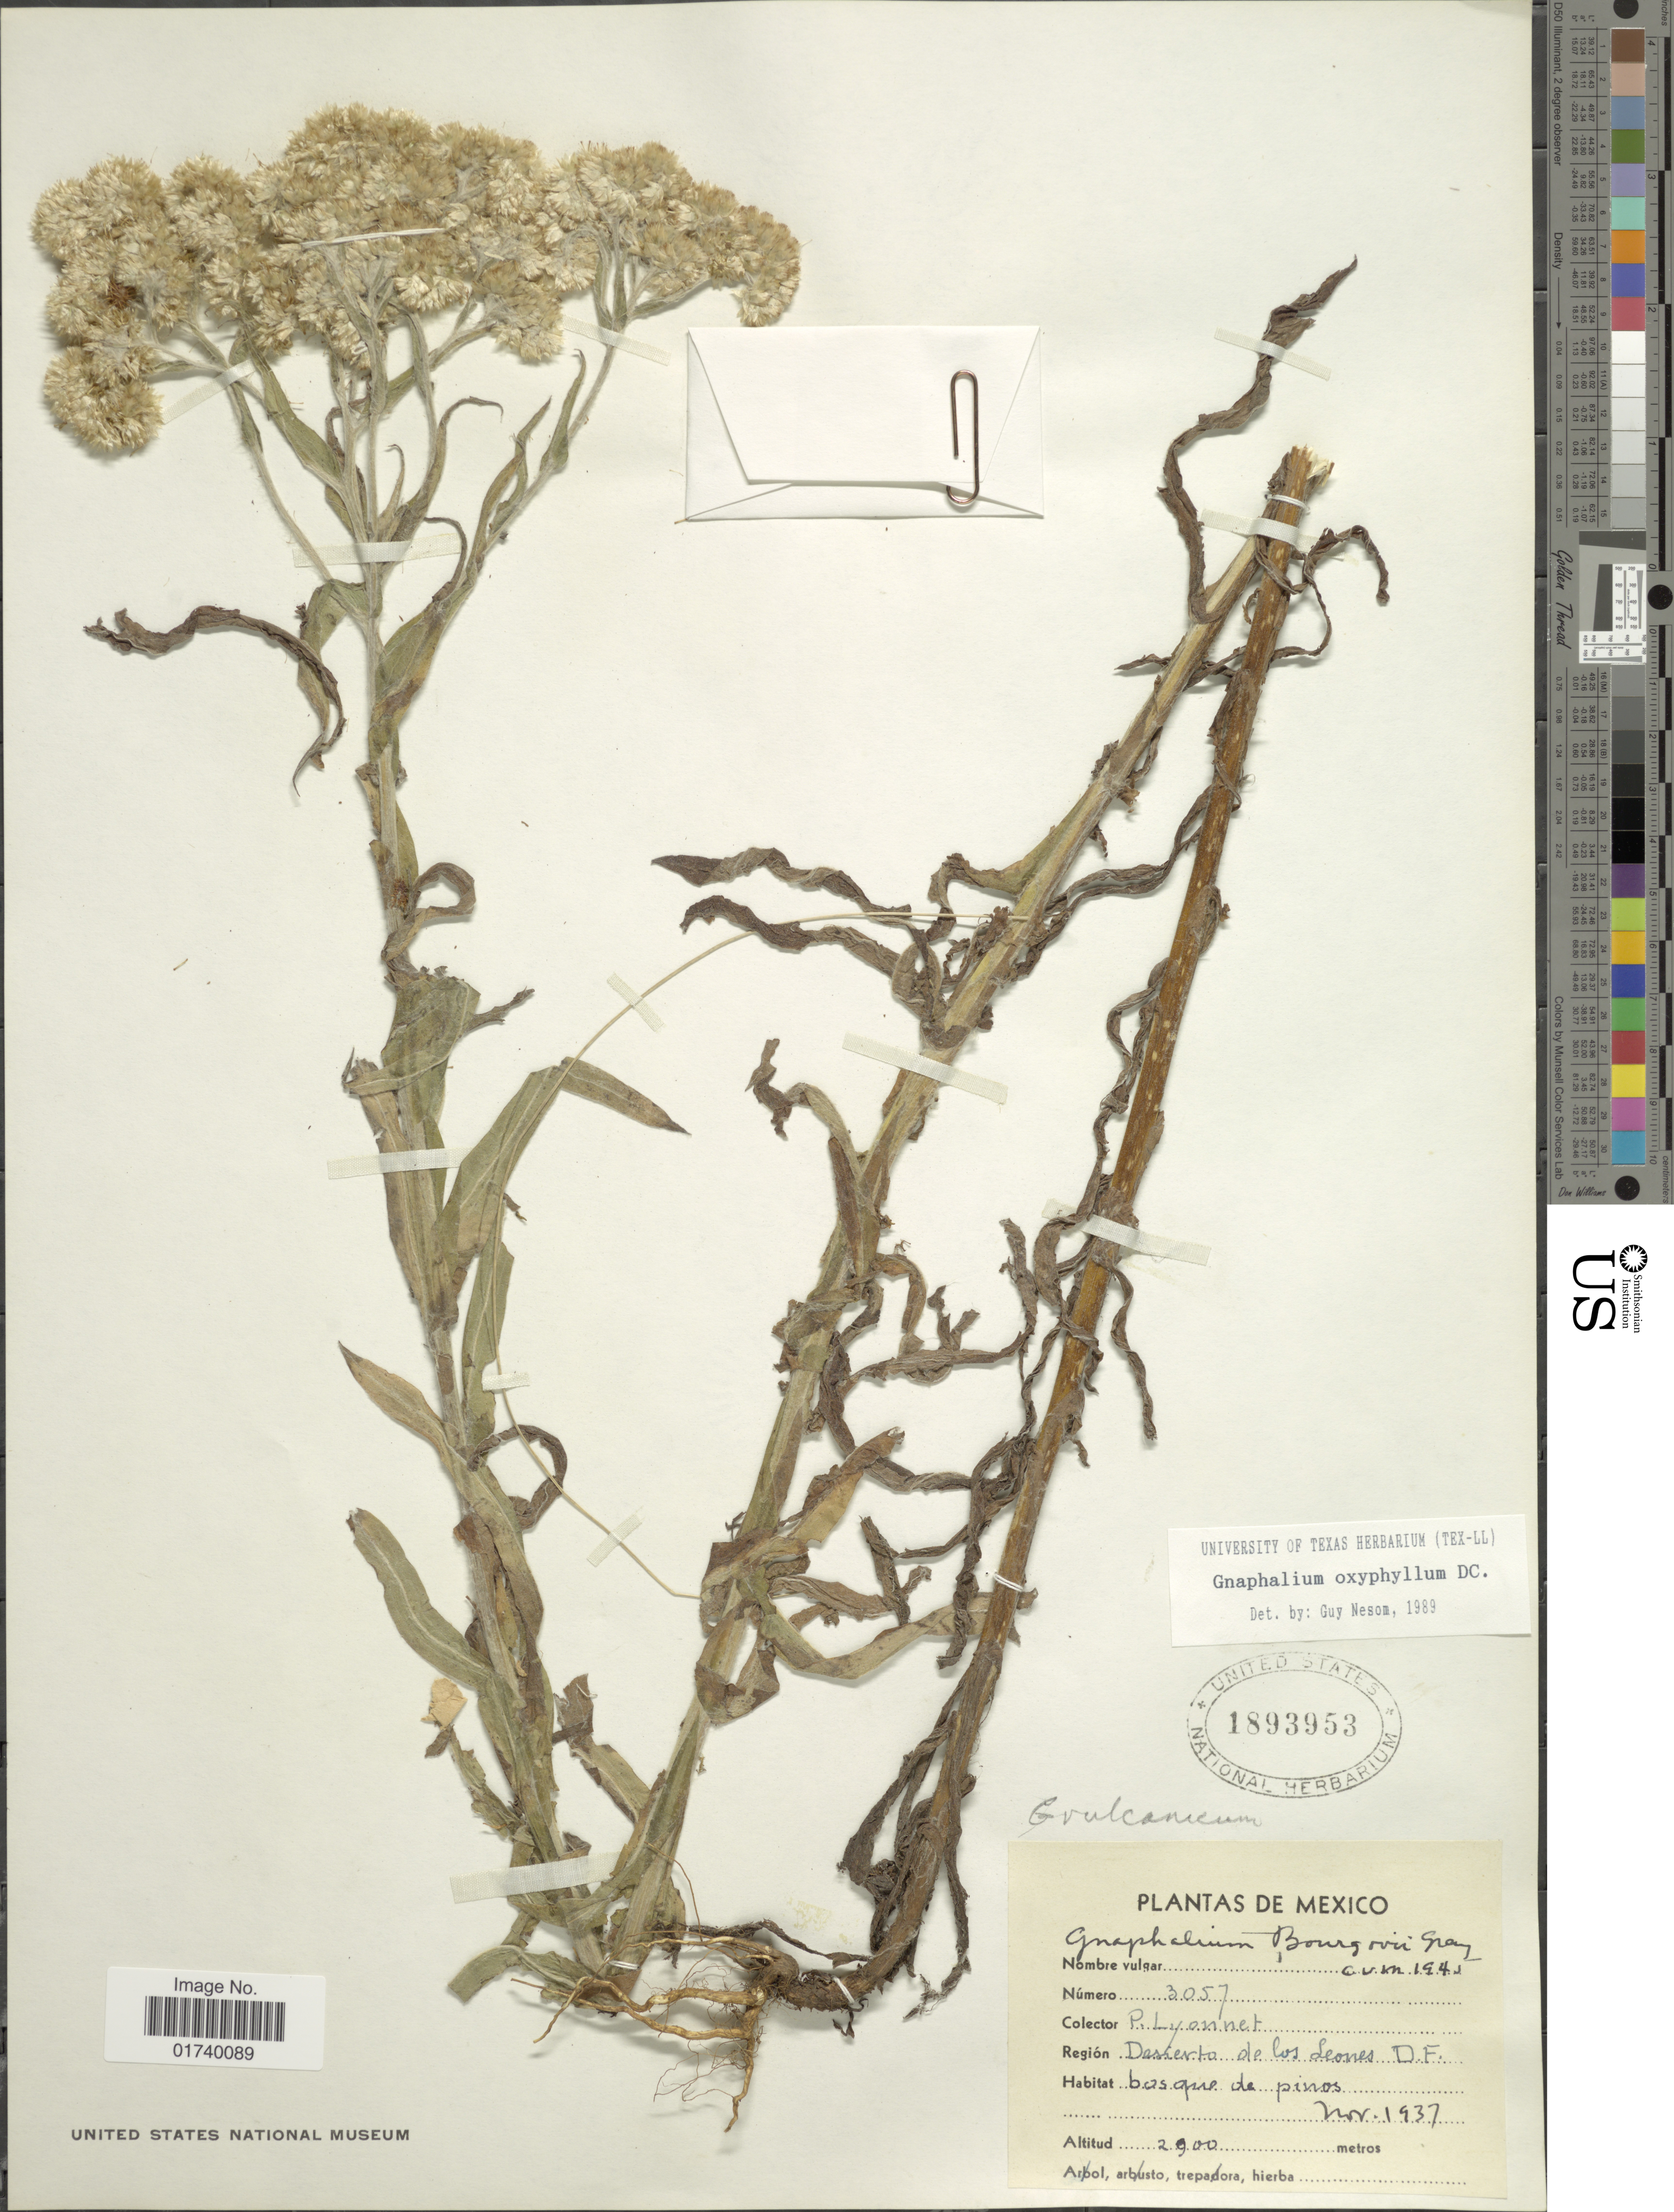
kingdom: Plantae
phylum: Tracheophyta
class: Magnoliopsida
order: Asterales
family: Asteraceae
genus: Pseudognaphalium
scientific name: Pseudognaphalium oxyphyllum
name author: (DC.) Kirp.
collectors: P. Lyonnet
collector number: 3057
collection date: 1937-11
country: Mexico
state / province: Distrito Federal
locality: Desierto de Los Leones, D.F.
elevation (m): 2900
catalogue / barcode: US 1893953